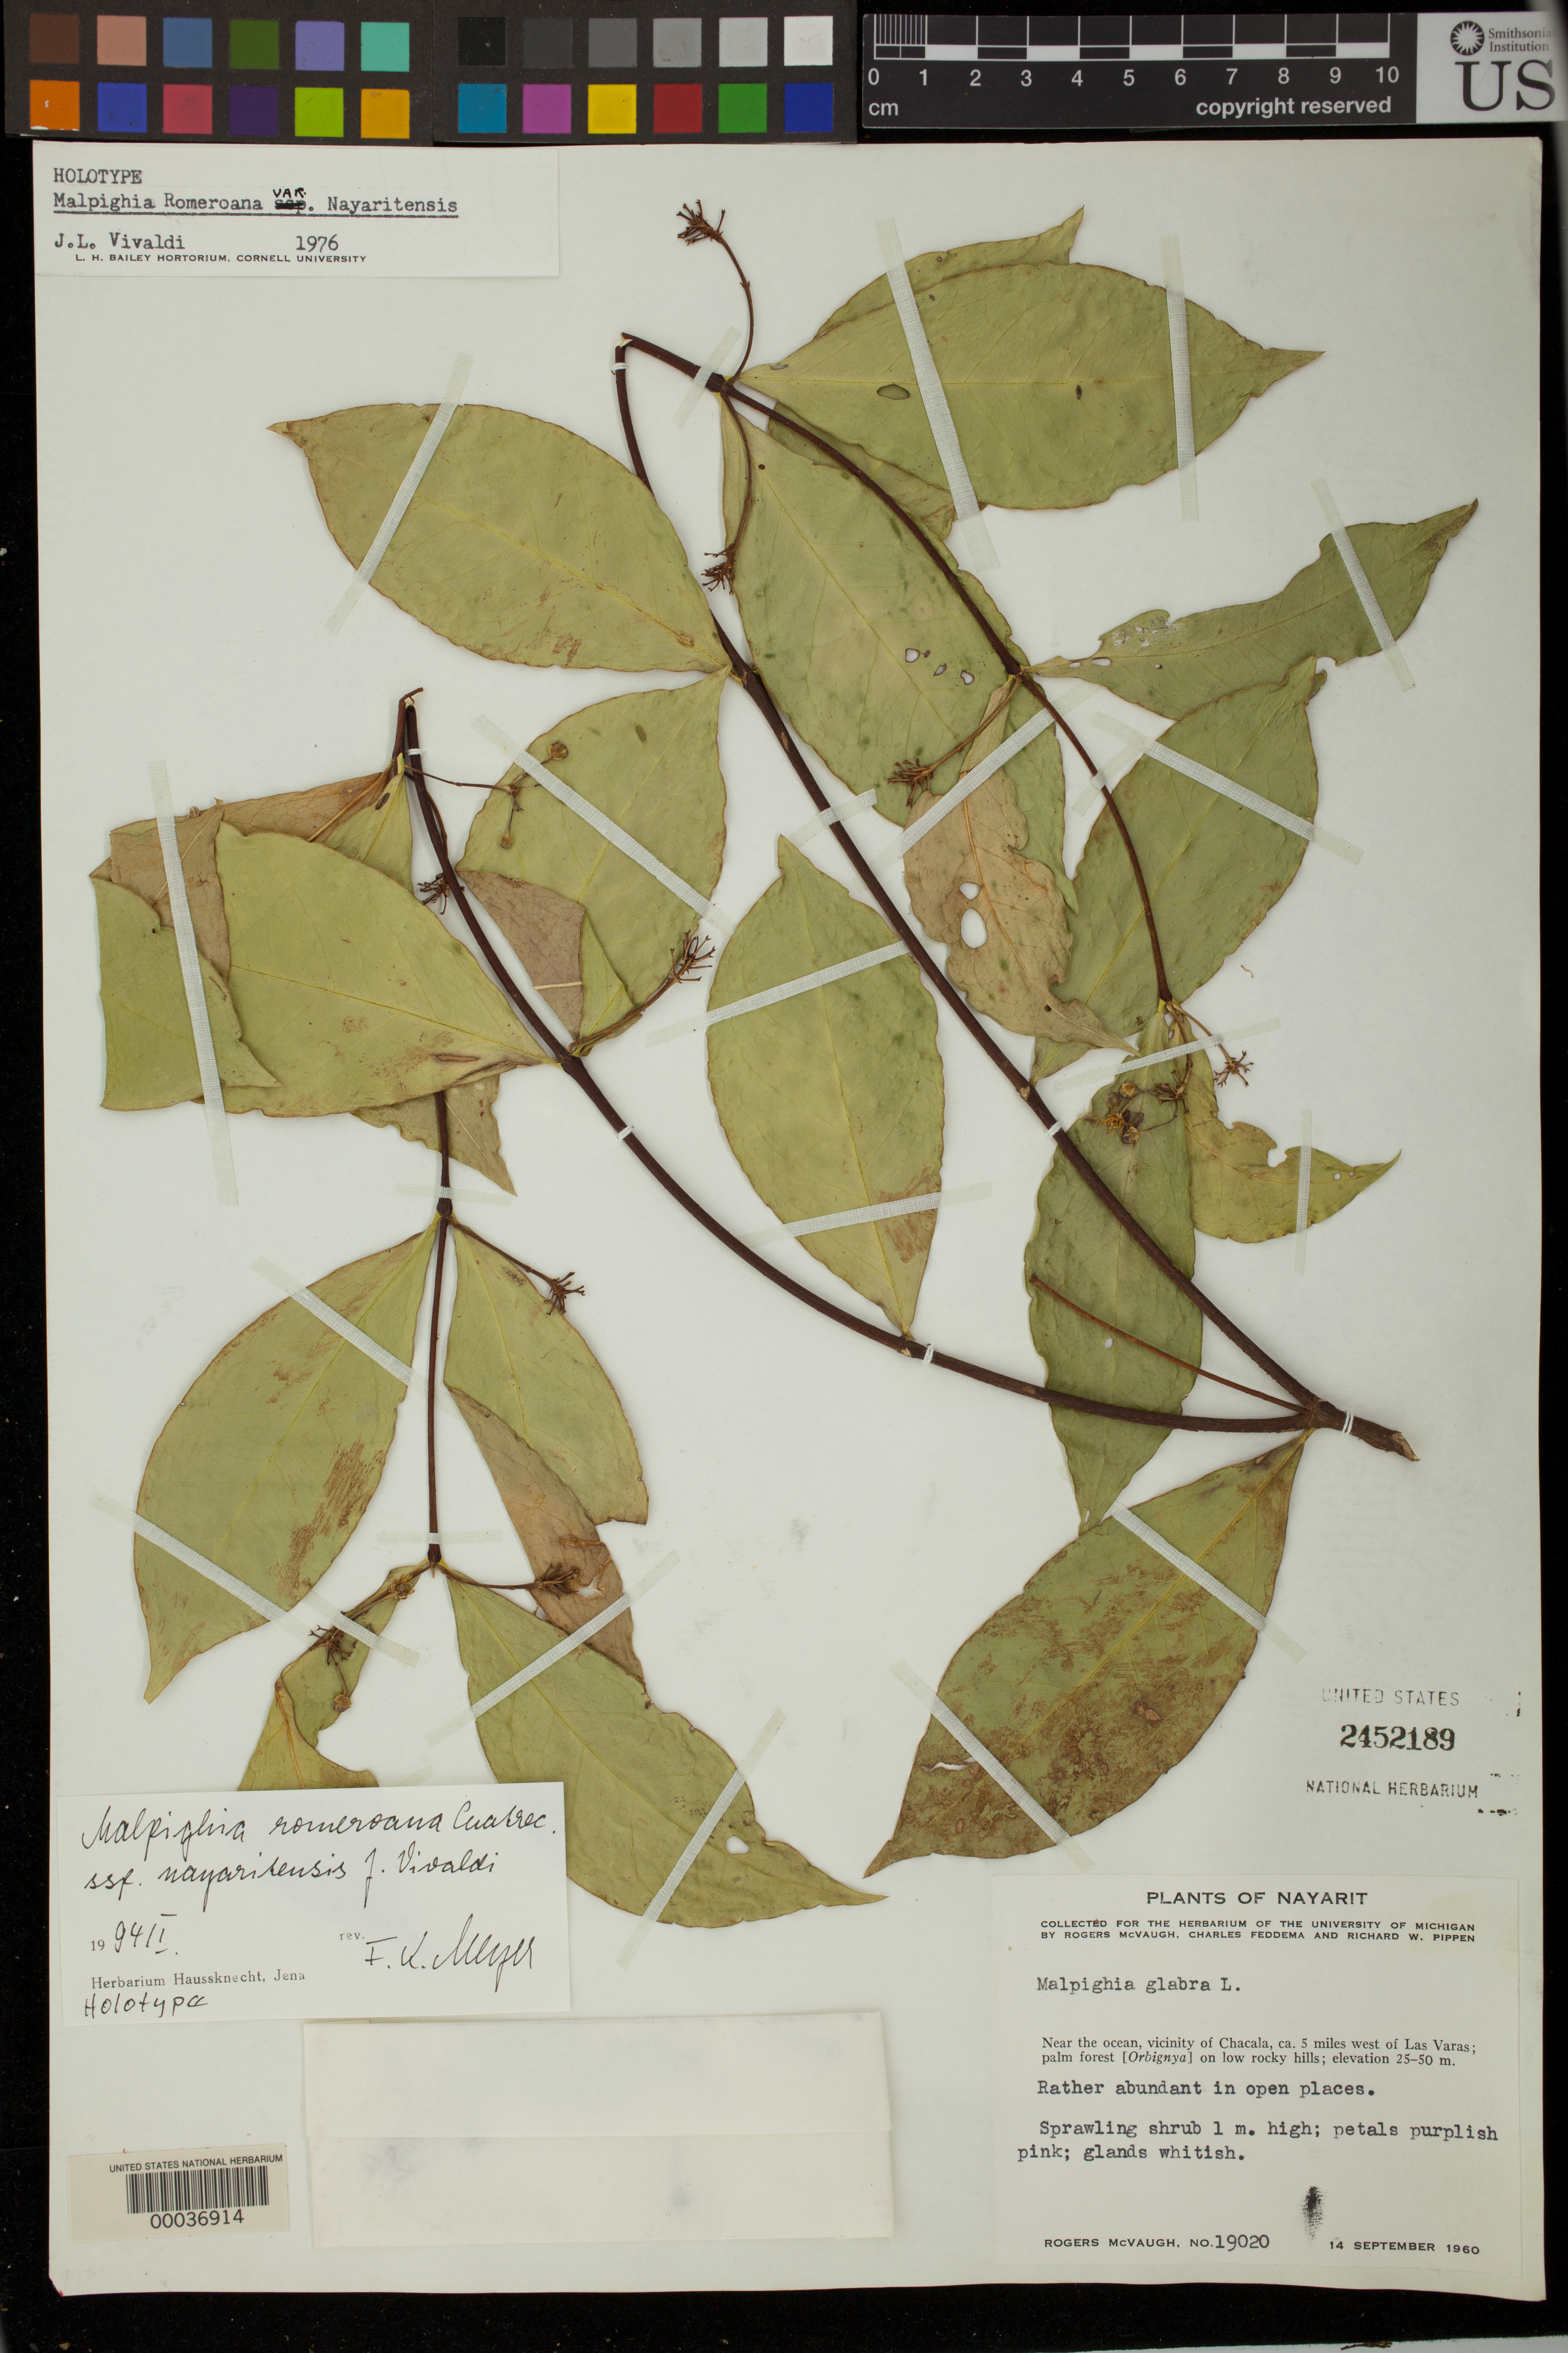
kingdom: Plantae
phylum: Tracheophyta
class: Magnoliopsida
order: Malpighiales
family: Malpighiaceae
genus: Malpighia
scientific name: Malpighia romeroana var. nayaritensis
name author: Vivaldi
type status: Holotype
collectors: R. McVaugh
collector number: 19020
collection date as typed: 14 Sep 1960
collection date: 1960-09-14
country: Mexico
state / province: Nayarit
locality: Vicinity of Chacala, 5 mi W of Las Varas.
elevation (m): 25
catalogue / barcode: US 2452189